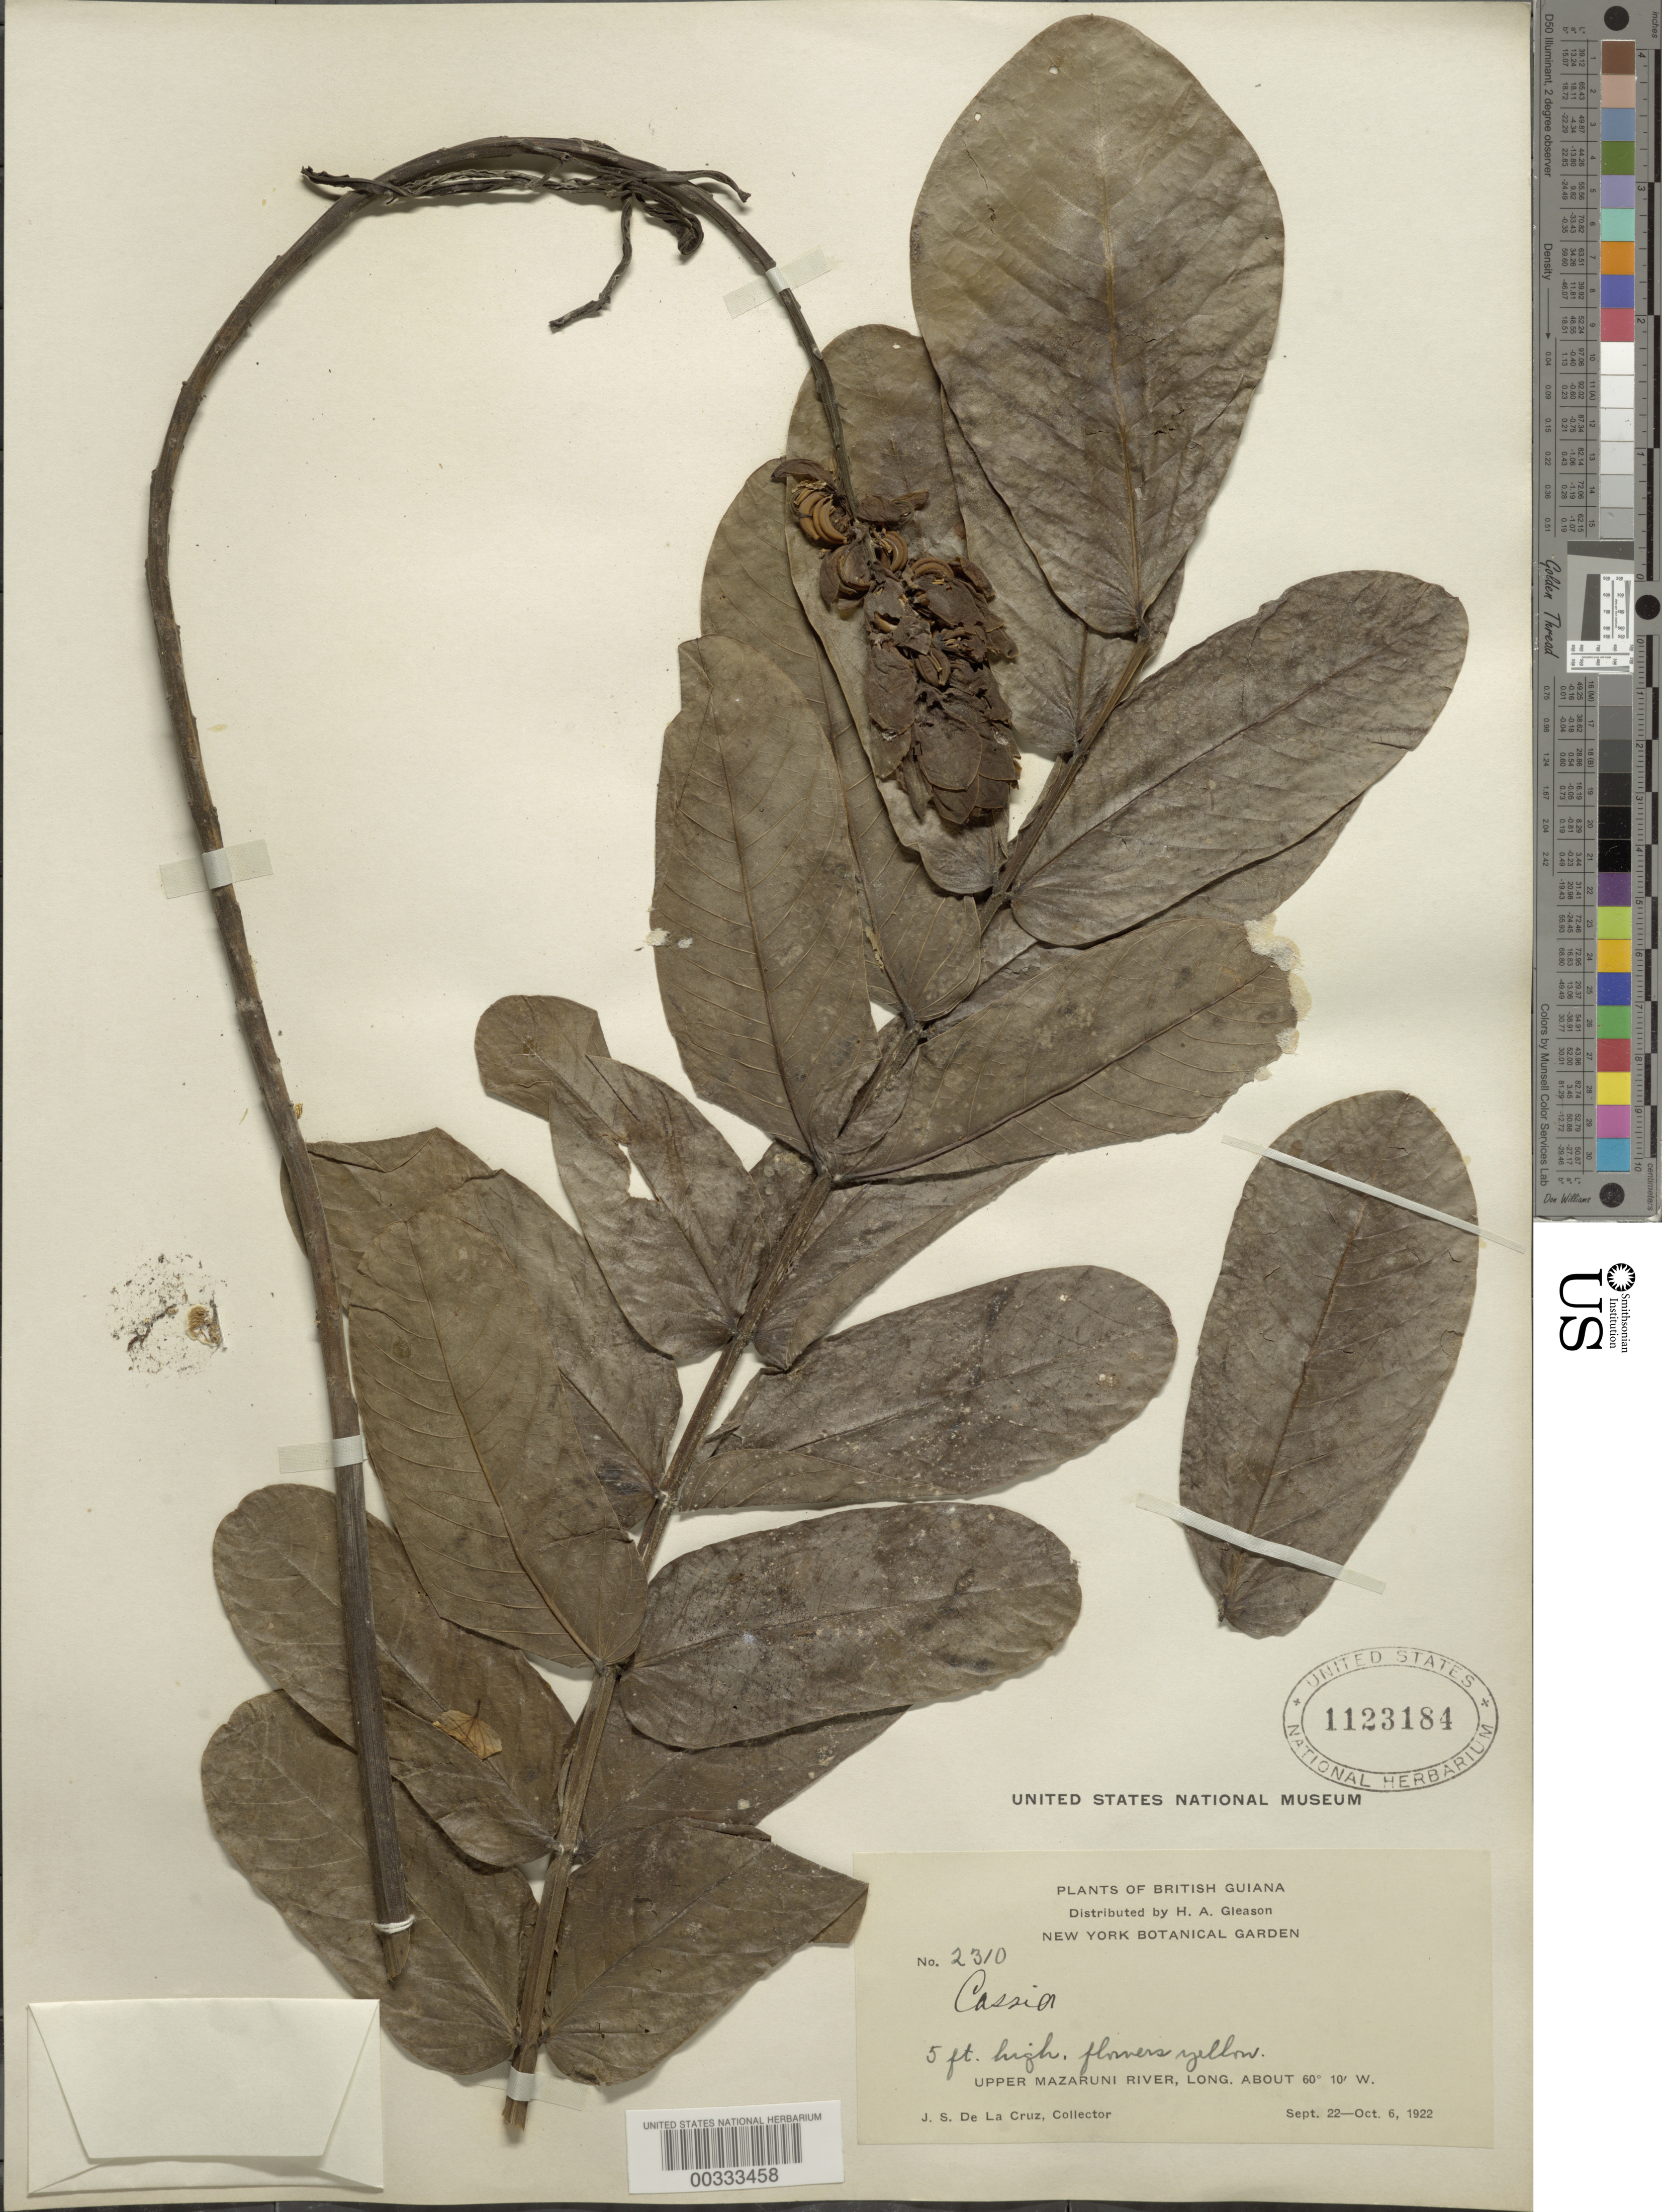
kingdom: Plantae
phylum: Tracheophyta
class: Magnoliopsida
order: Fabales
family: Fabaceae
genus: Senna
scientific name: Senna alata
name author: (L.) Roxb.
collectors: J. S. de la Cruz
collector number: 2310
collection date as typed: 22 Sep 1922 to 06 Oct 1922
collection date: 1922-09-22/1922-10-06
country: Guyana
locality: Upper mazaruni river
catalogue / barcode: US 1123184